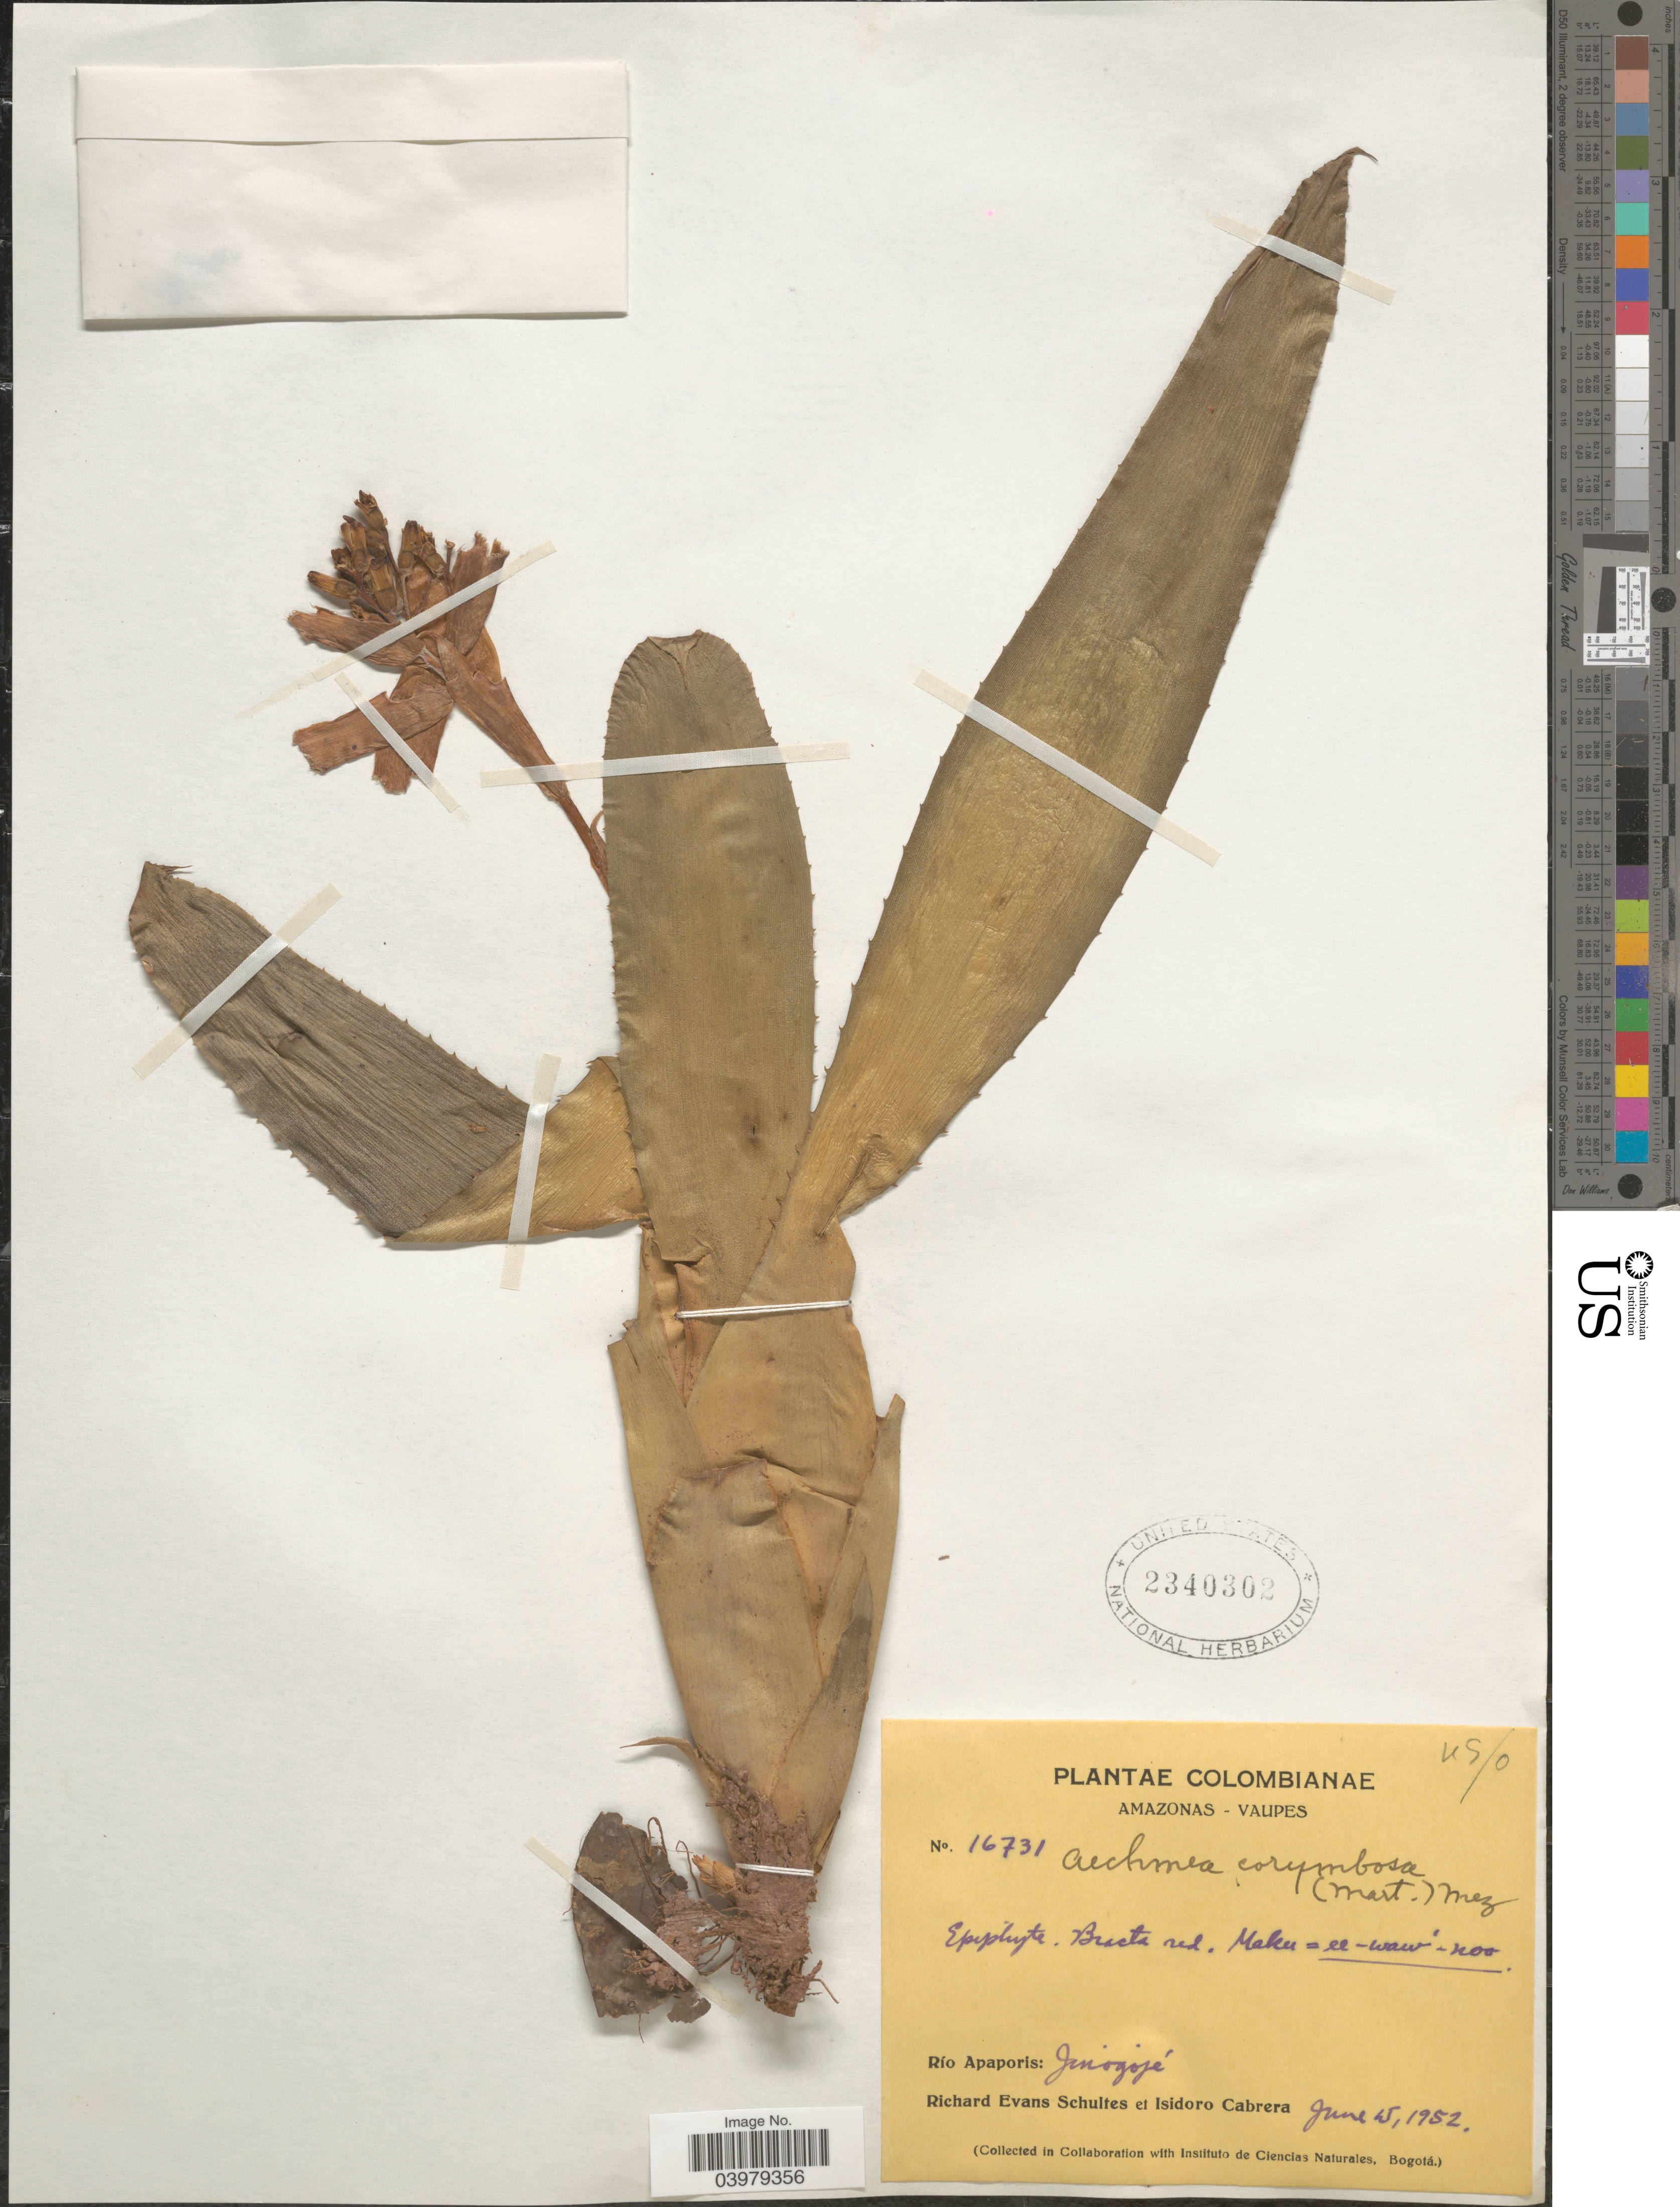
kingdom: Plantae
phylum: Tracheophyta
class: Liliopsida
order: Poales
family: Bromeliaceae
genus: Aechmea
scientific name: Aechmea corymbosa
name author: (Mart. ex Schult. f.) Mez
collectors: R. E. Schultes & I. Cabrera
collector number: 16731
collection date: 1952-06-15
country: Colombia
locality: Amazonas-Vaupes. Río Apaporis: Jinogojé.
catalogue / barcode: US 2340302